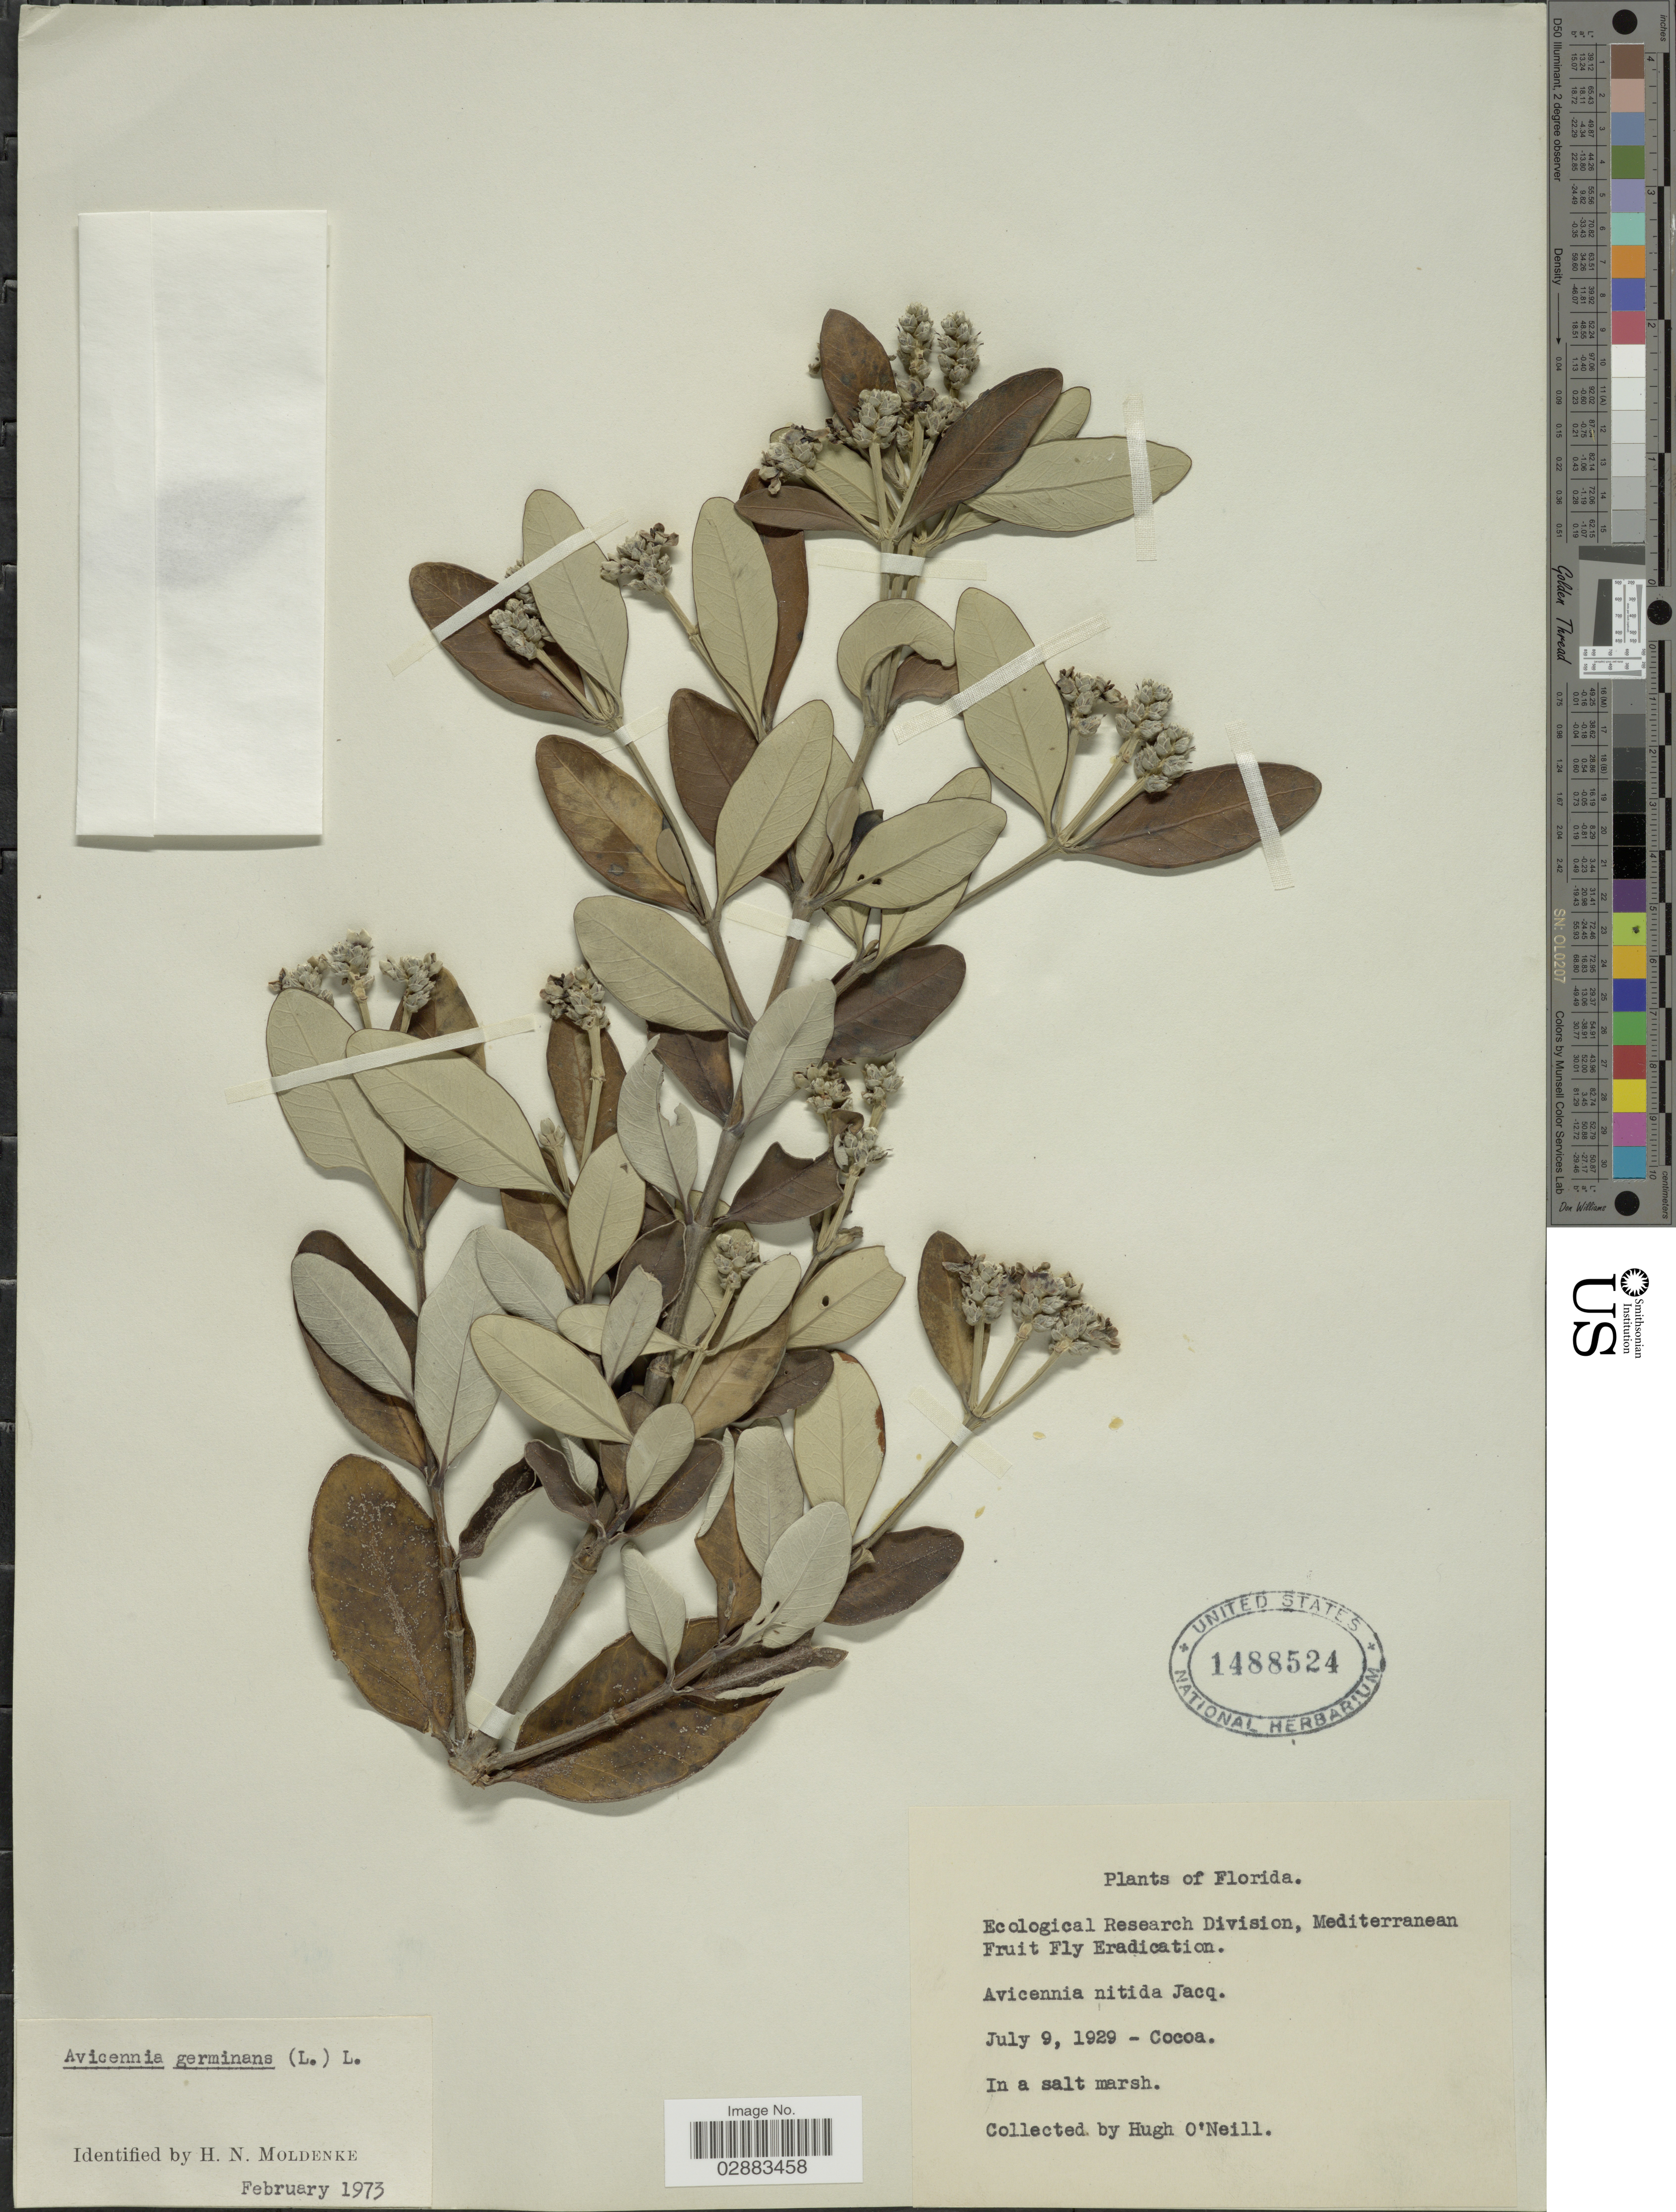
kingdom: Plantae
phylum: Tracheophyta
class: Magnoliopsida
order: Lamiales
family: Acanthaceae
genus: Avicennia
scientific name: Avicennia germinans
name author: (L.) L.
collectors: H. O'Neill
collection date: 1929-07-09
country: United States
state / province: Florida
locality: Cocoa. In a salt marsh.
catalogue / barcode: US 1488524